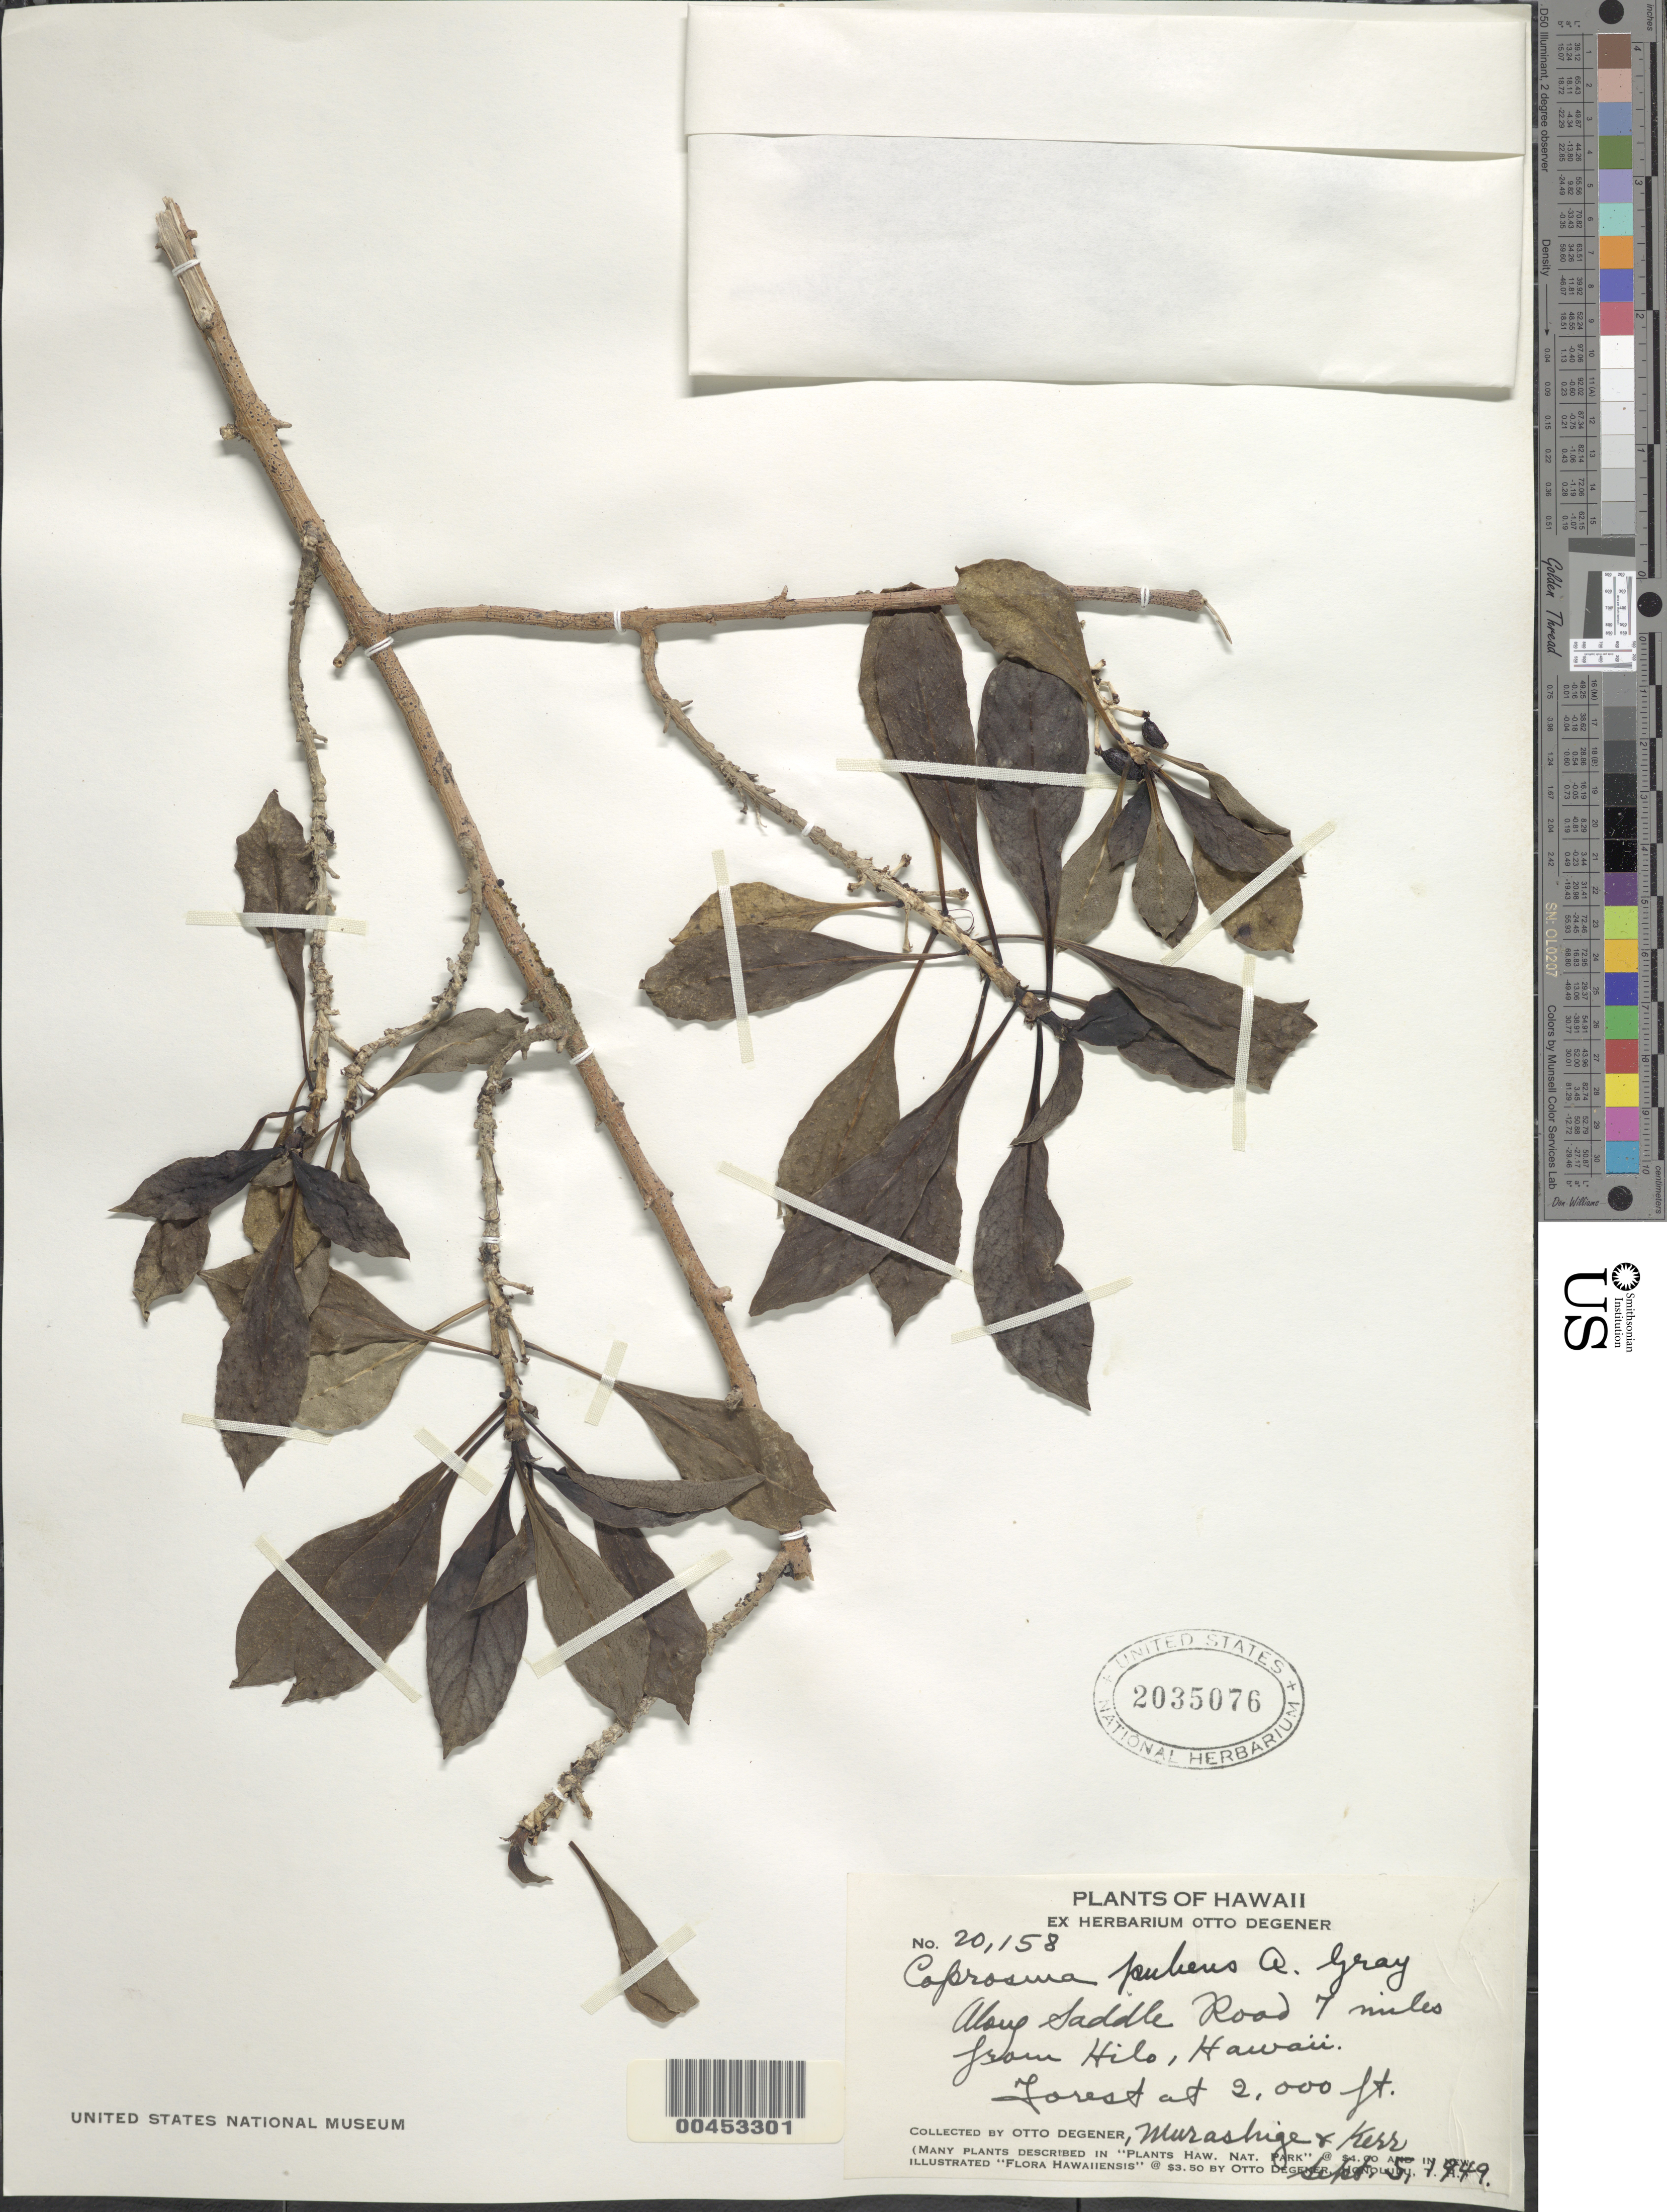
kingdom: Plantae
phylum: Tracheophyta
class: Magnoliopsida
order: Gentianales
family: Rubiaceae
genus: Coprosma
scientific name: Coprosma pubens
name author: A. Gray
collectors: O. Degener, T. Murashige & Kerr, --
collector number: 20158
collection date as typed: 5 Sep 1949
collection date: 1949-09-05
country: United States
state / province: Hawaii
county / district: Hawaii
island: Hawaii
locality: Along Saddle Rd 7 mi from Hilo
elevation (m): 610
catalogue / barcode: US 2035076